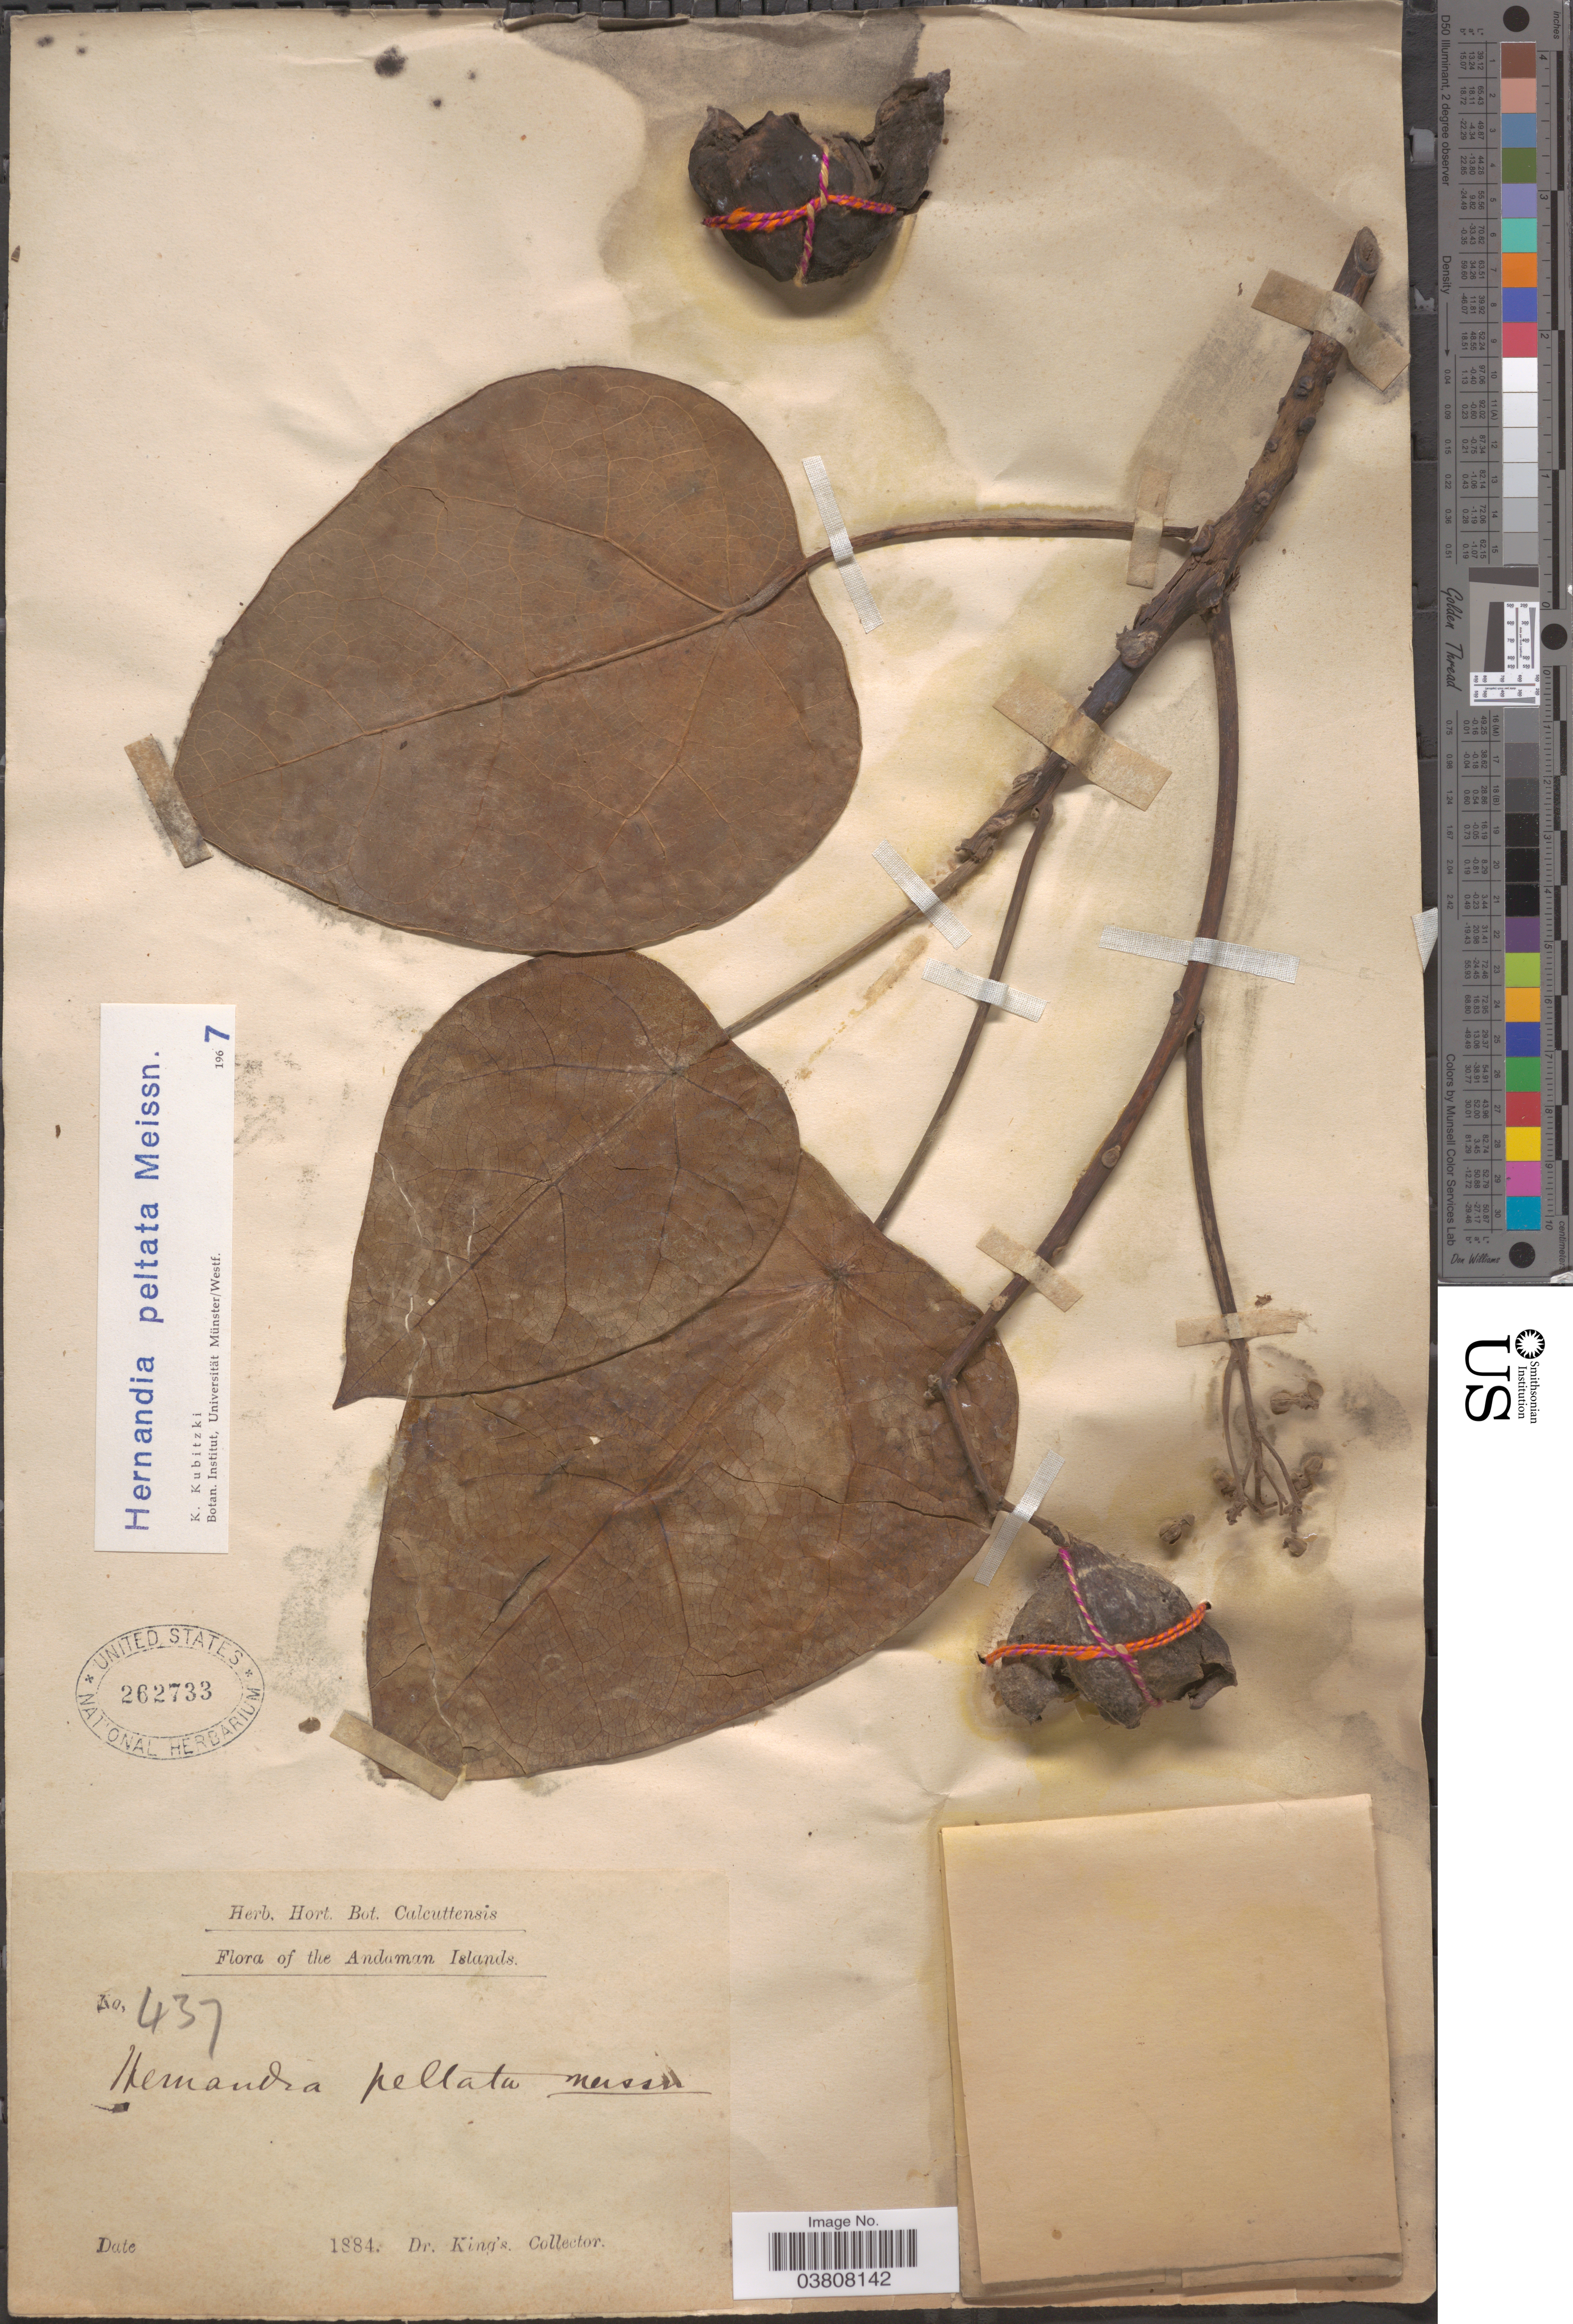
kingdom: Plantae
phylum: Tracheophyta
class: Magnoliopsida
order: Laurales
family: Hernandiaceae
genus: Hernandia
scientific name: Hernandia nymphaeifolia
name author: (C. Presl) Kubitzki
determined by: Strong, Mark T., (BOT), Smithsonian Institution - National Museum of Natural History (UNITED STATES)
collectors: Dr. King's collector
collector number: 437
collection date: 1884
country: India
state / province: Andaman and Nicobar Islands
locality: The Andaman Islands.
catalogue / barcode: US 262733